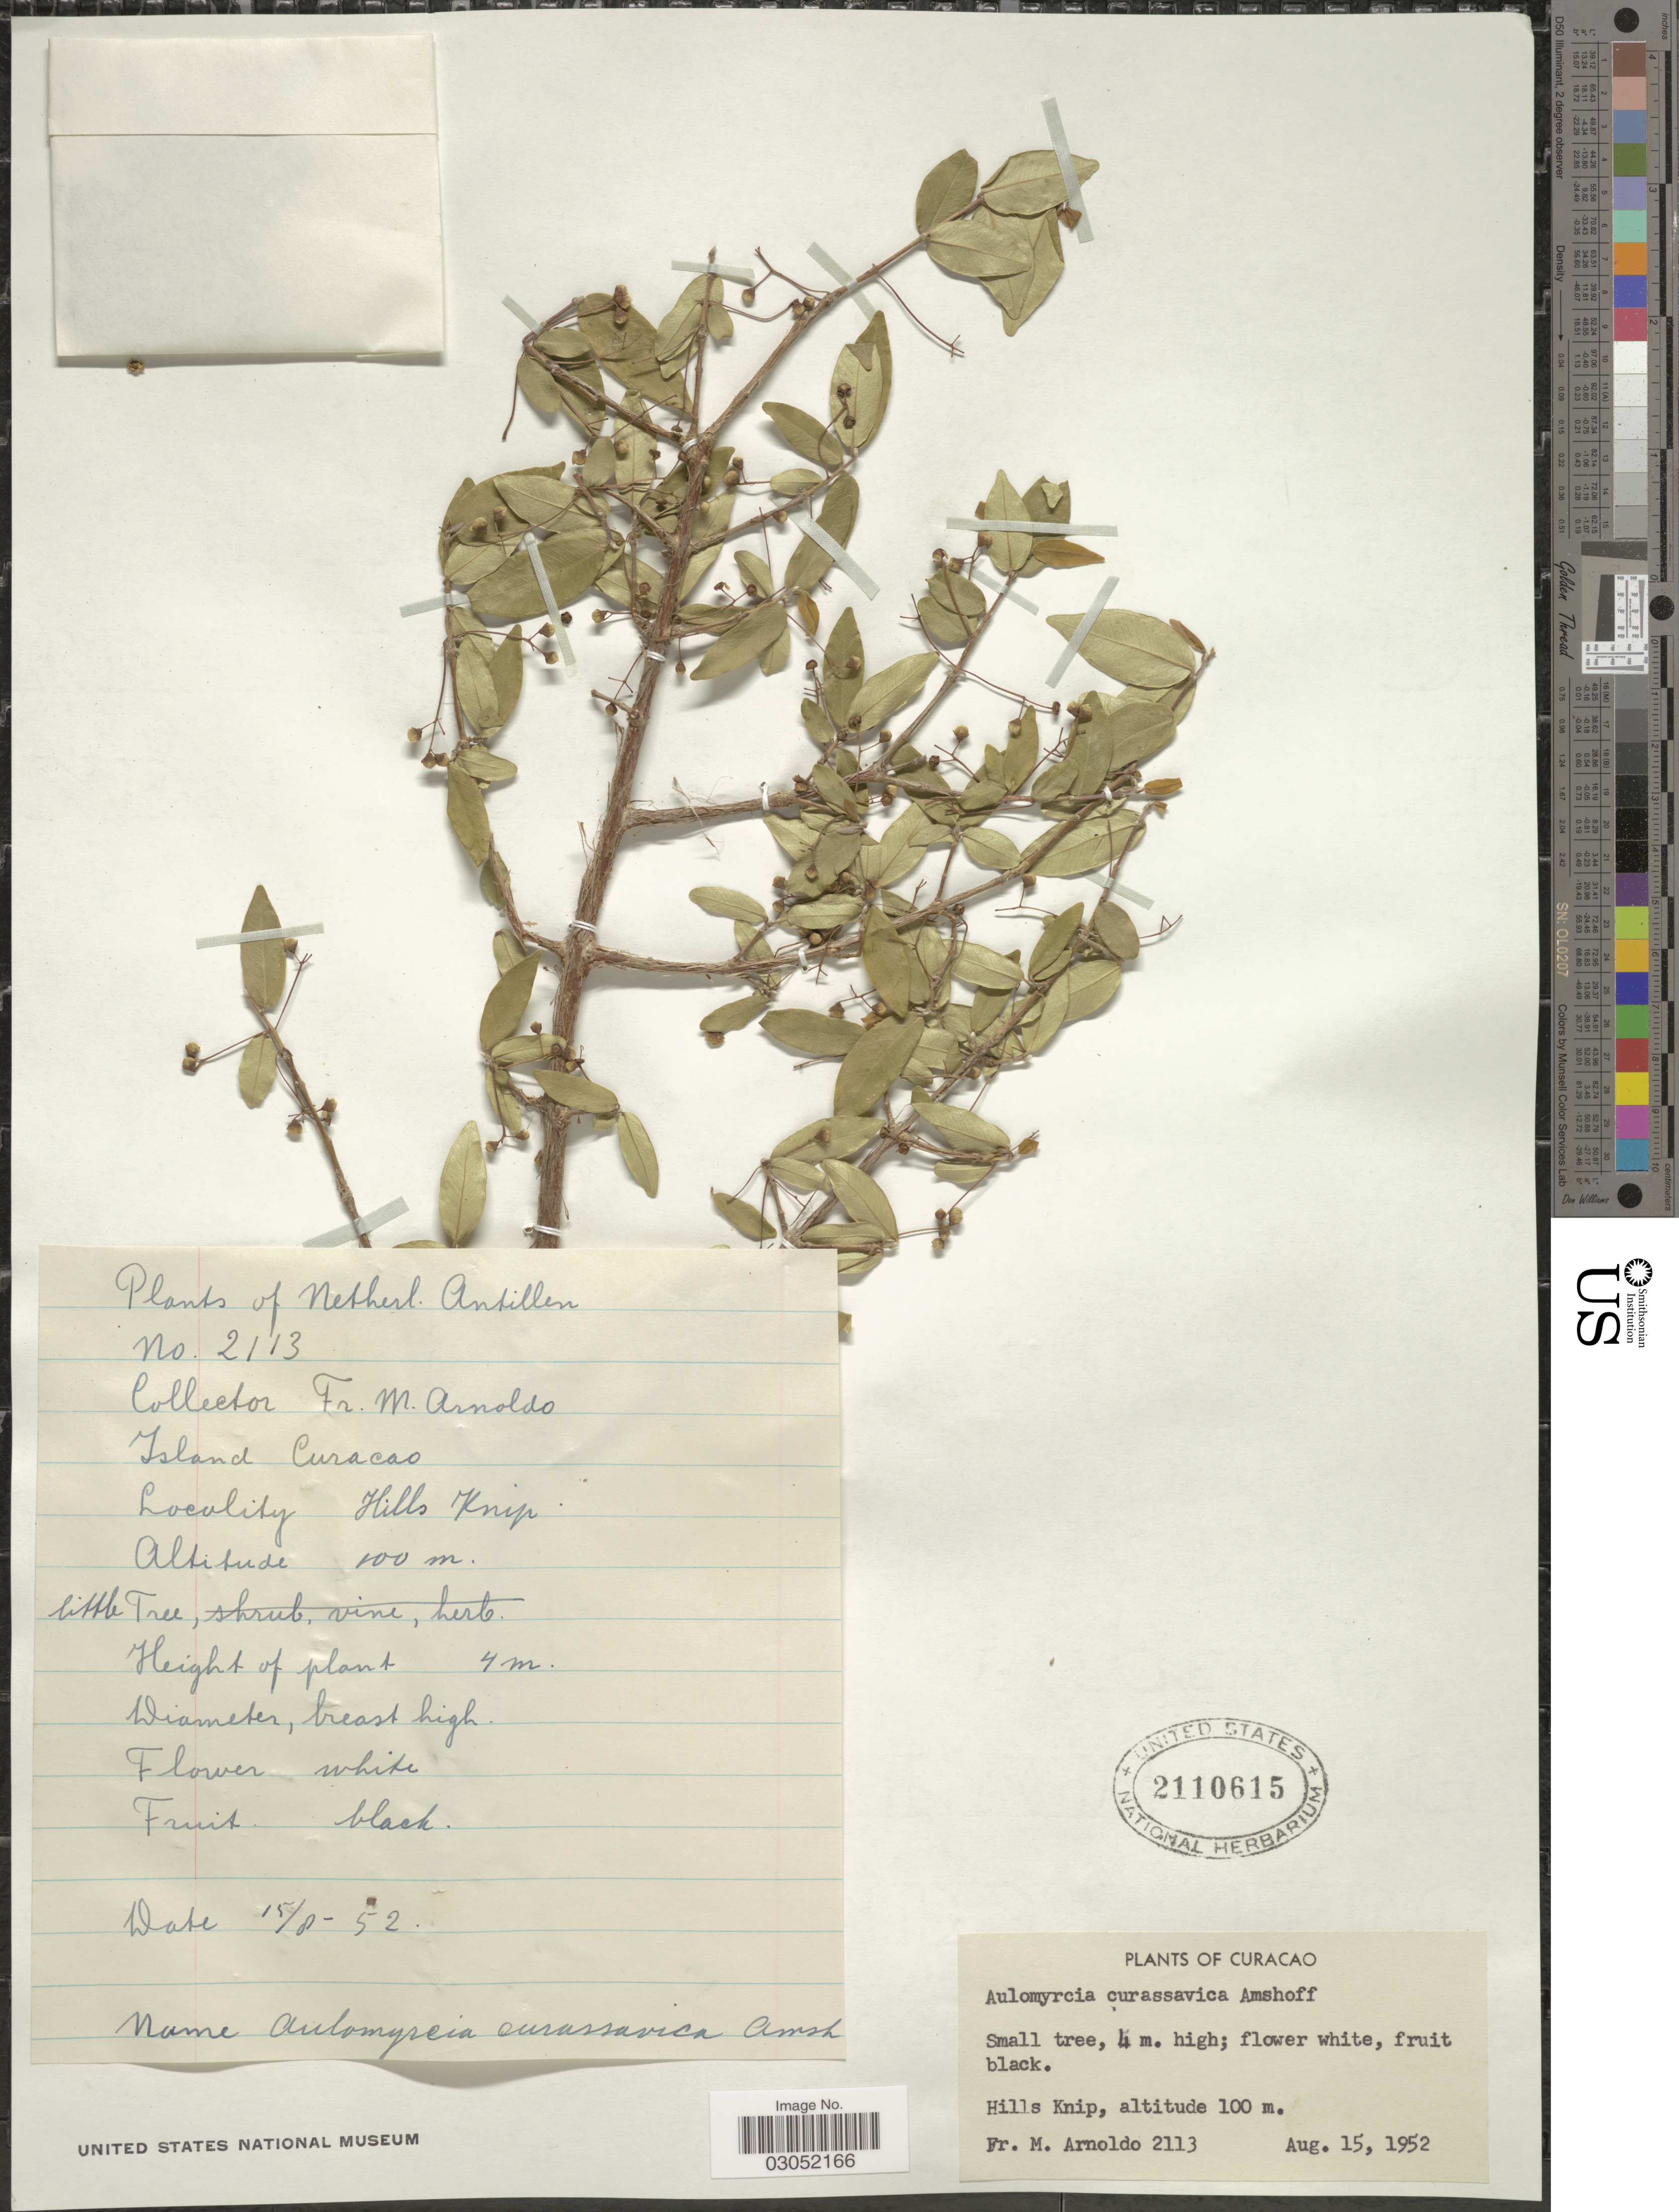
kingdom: Plantae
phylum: Tracheophyta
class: Magnoliopsida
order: Myrtales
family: Myrtaceae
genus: Myrcia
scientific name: Myrcia curassavica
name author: (Amshoff) Stoffers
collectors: N. Arnoldo-Broeders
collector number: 2113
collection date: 1952-08-15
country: Curaçao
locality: Netherl. Antillen. Hills Knip.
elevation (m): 100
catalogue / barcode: US 2110615